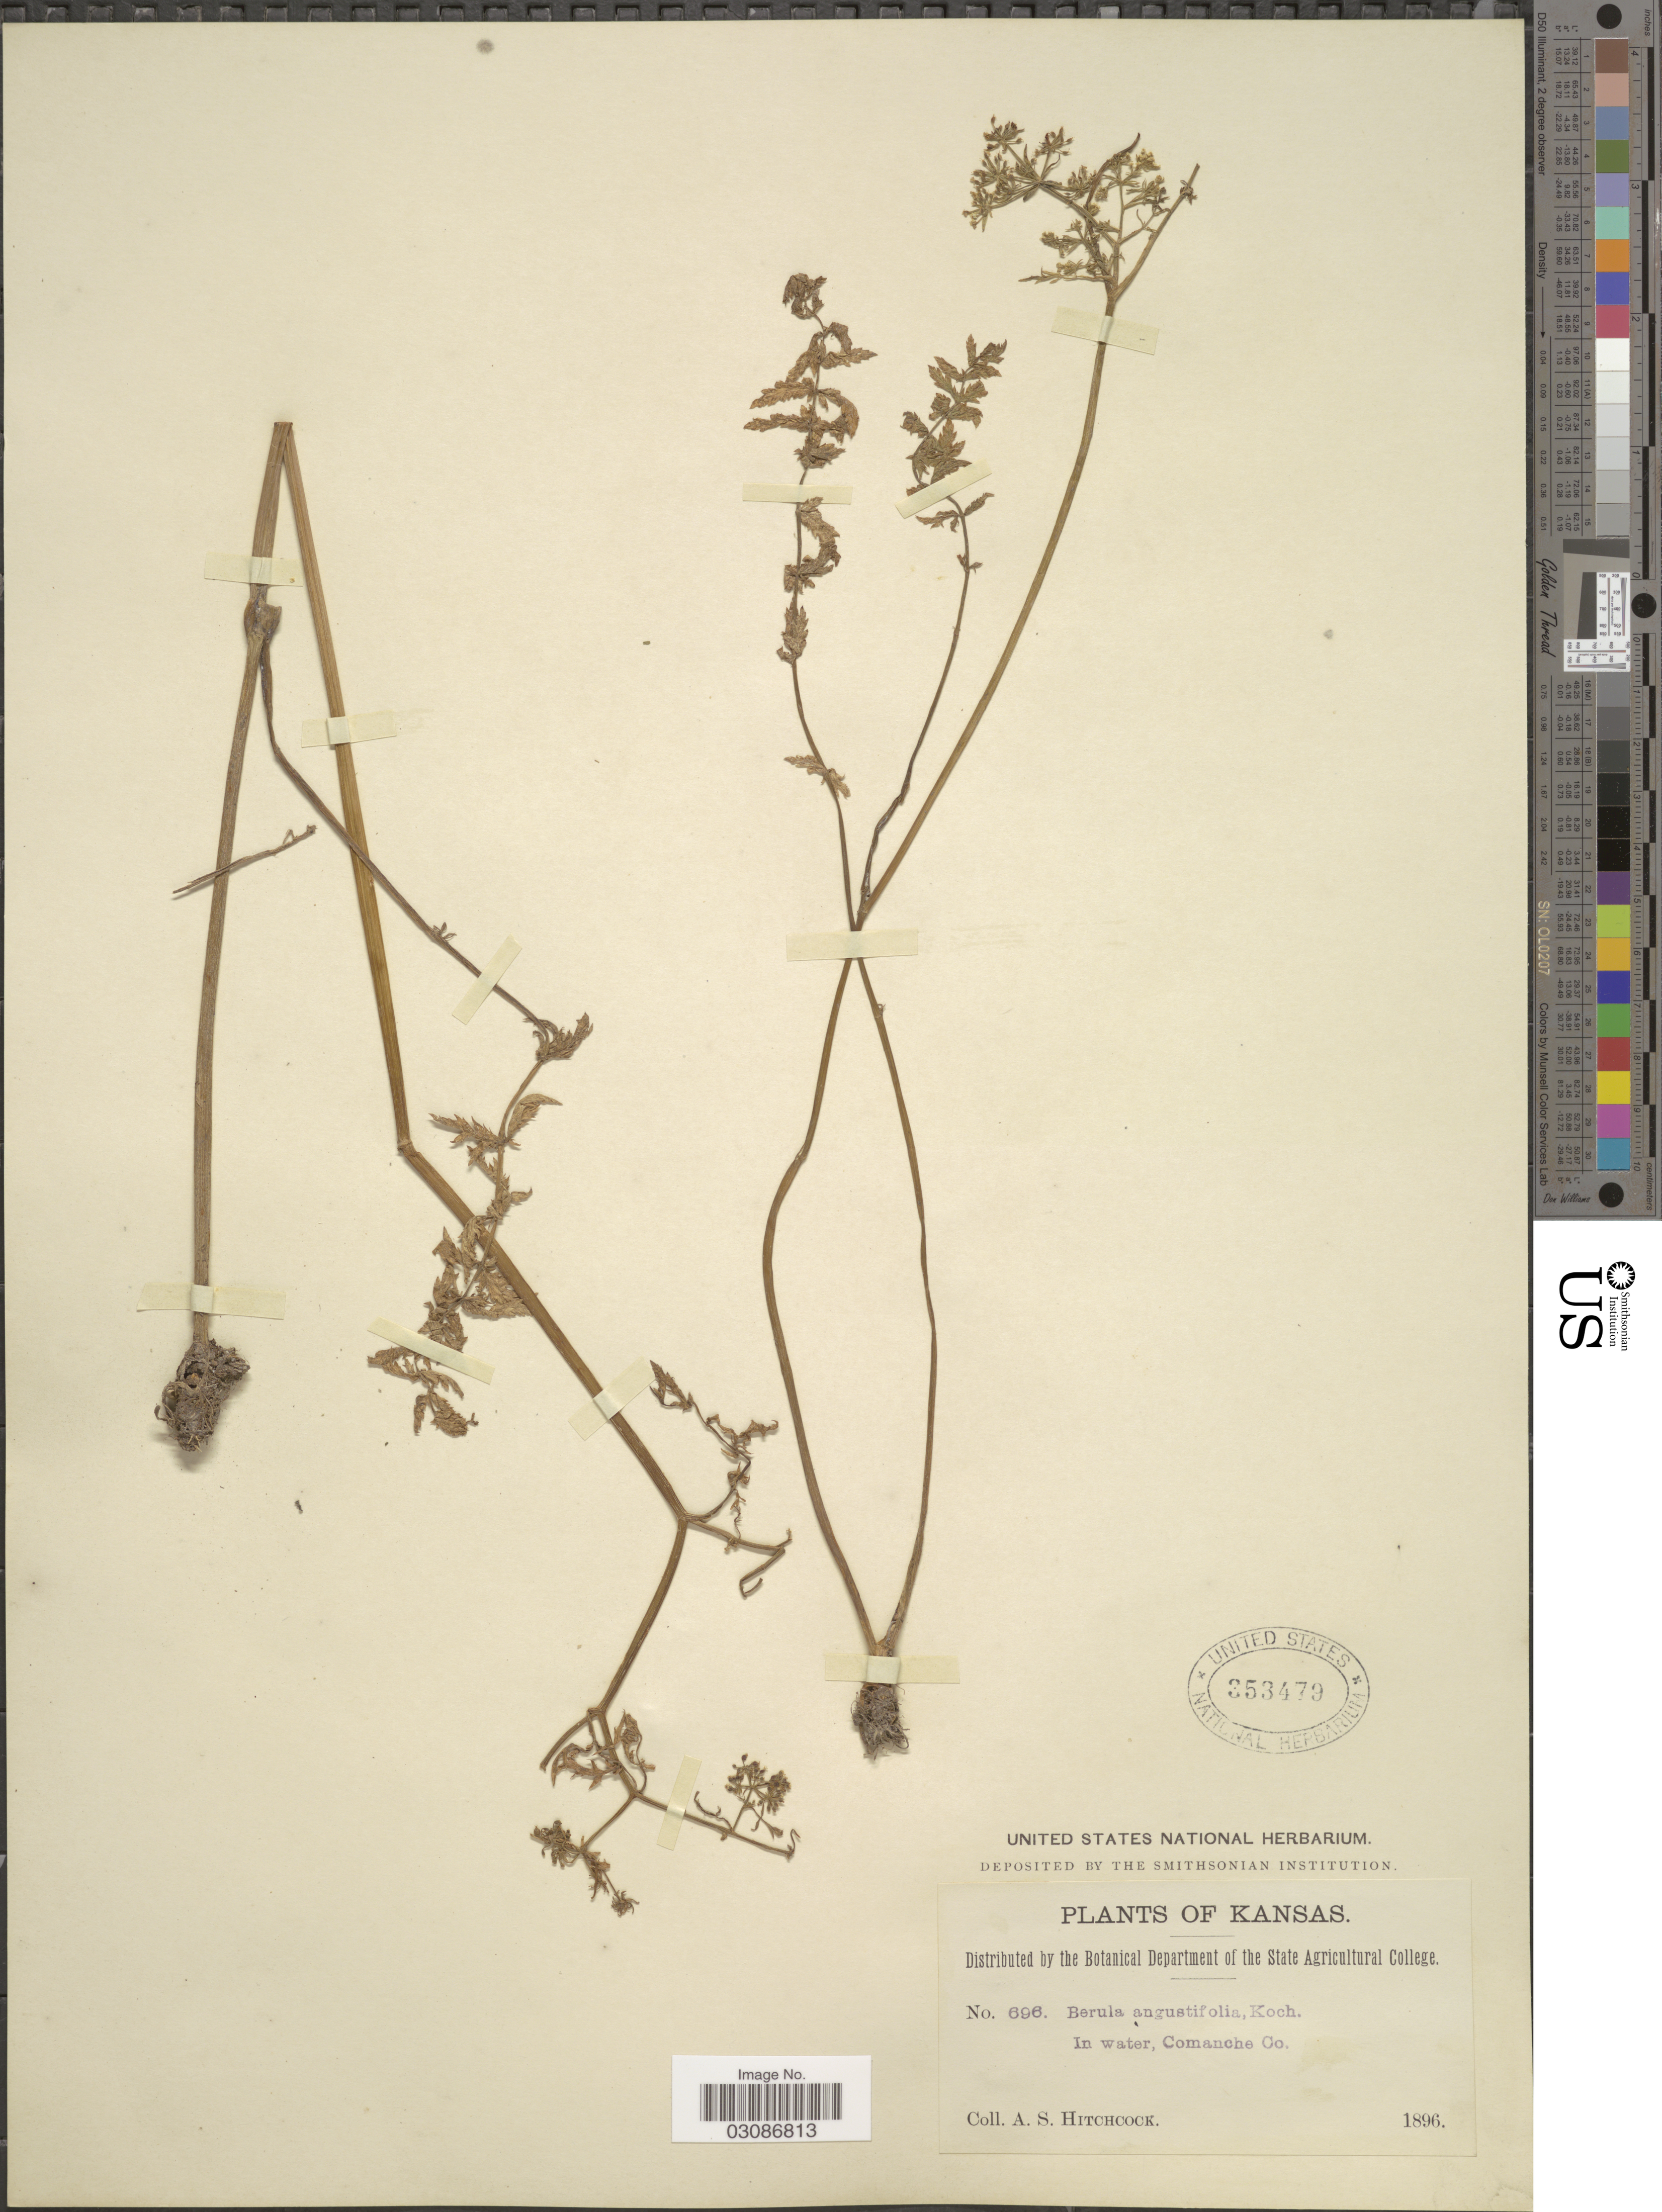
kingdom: Plantae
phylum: Tracheophyta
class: Magnoliopsida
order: Apiales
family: Apiaceae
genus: Berula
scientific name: Berula erecta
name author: (Huds.) Coville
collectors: A. S. Hitchcock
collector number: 696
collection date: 1896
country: United States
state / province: Kansas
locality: Comanche Co.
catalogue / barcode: US 353479